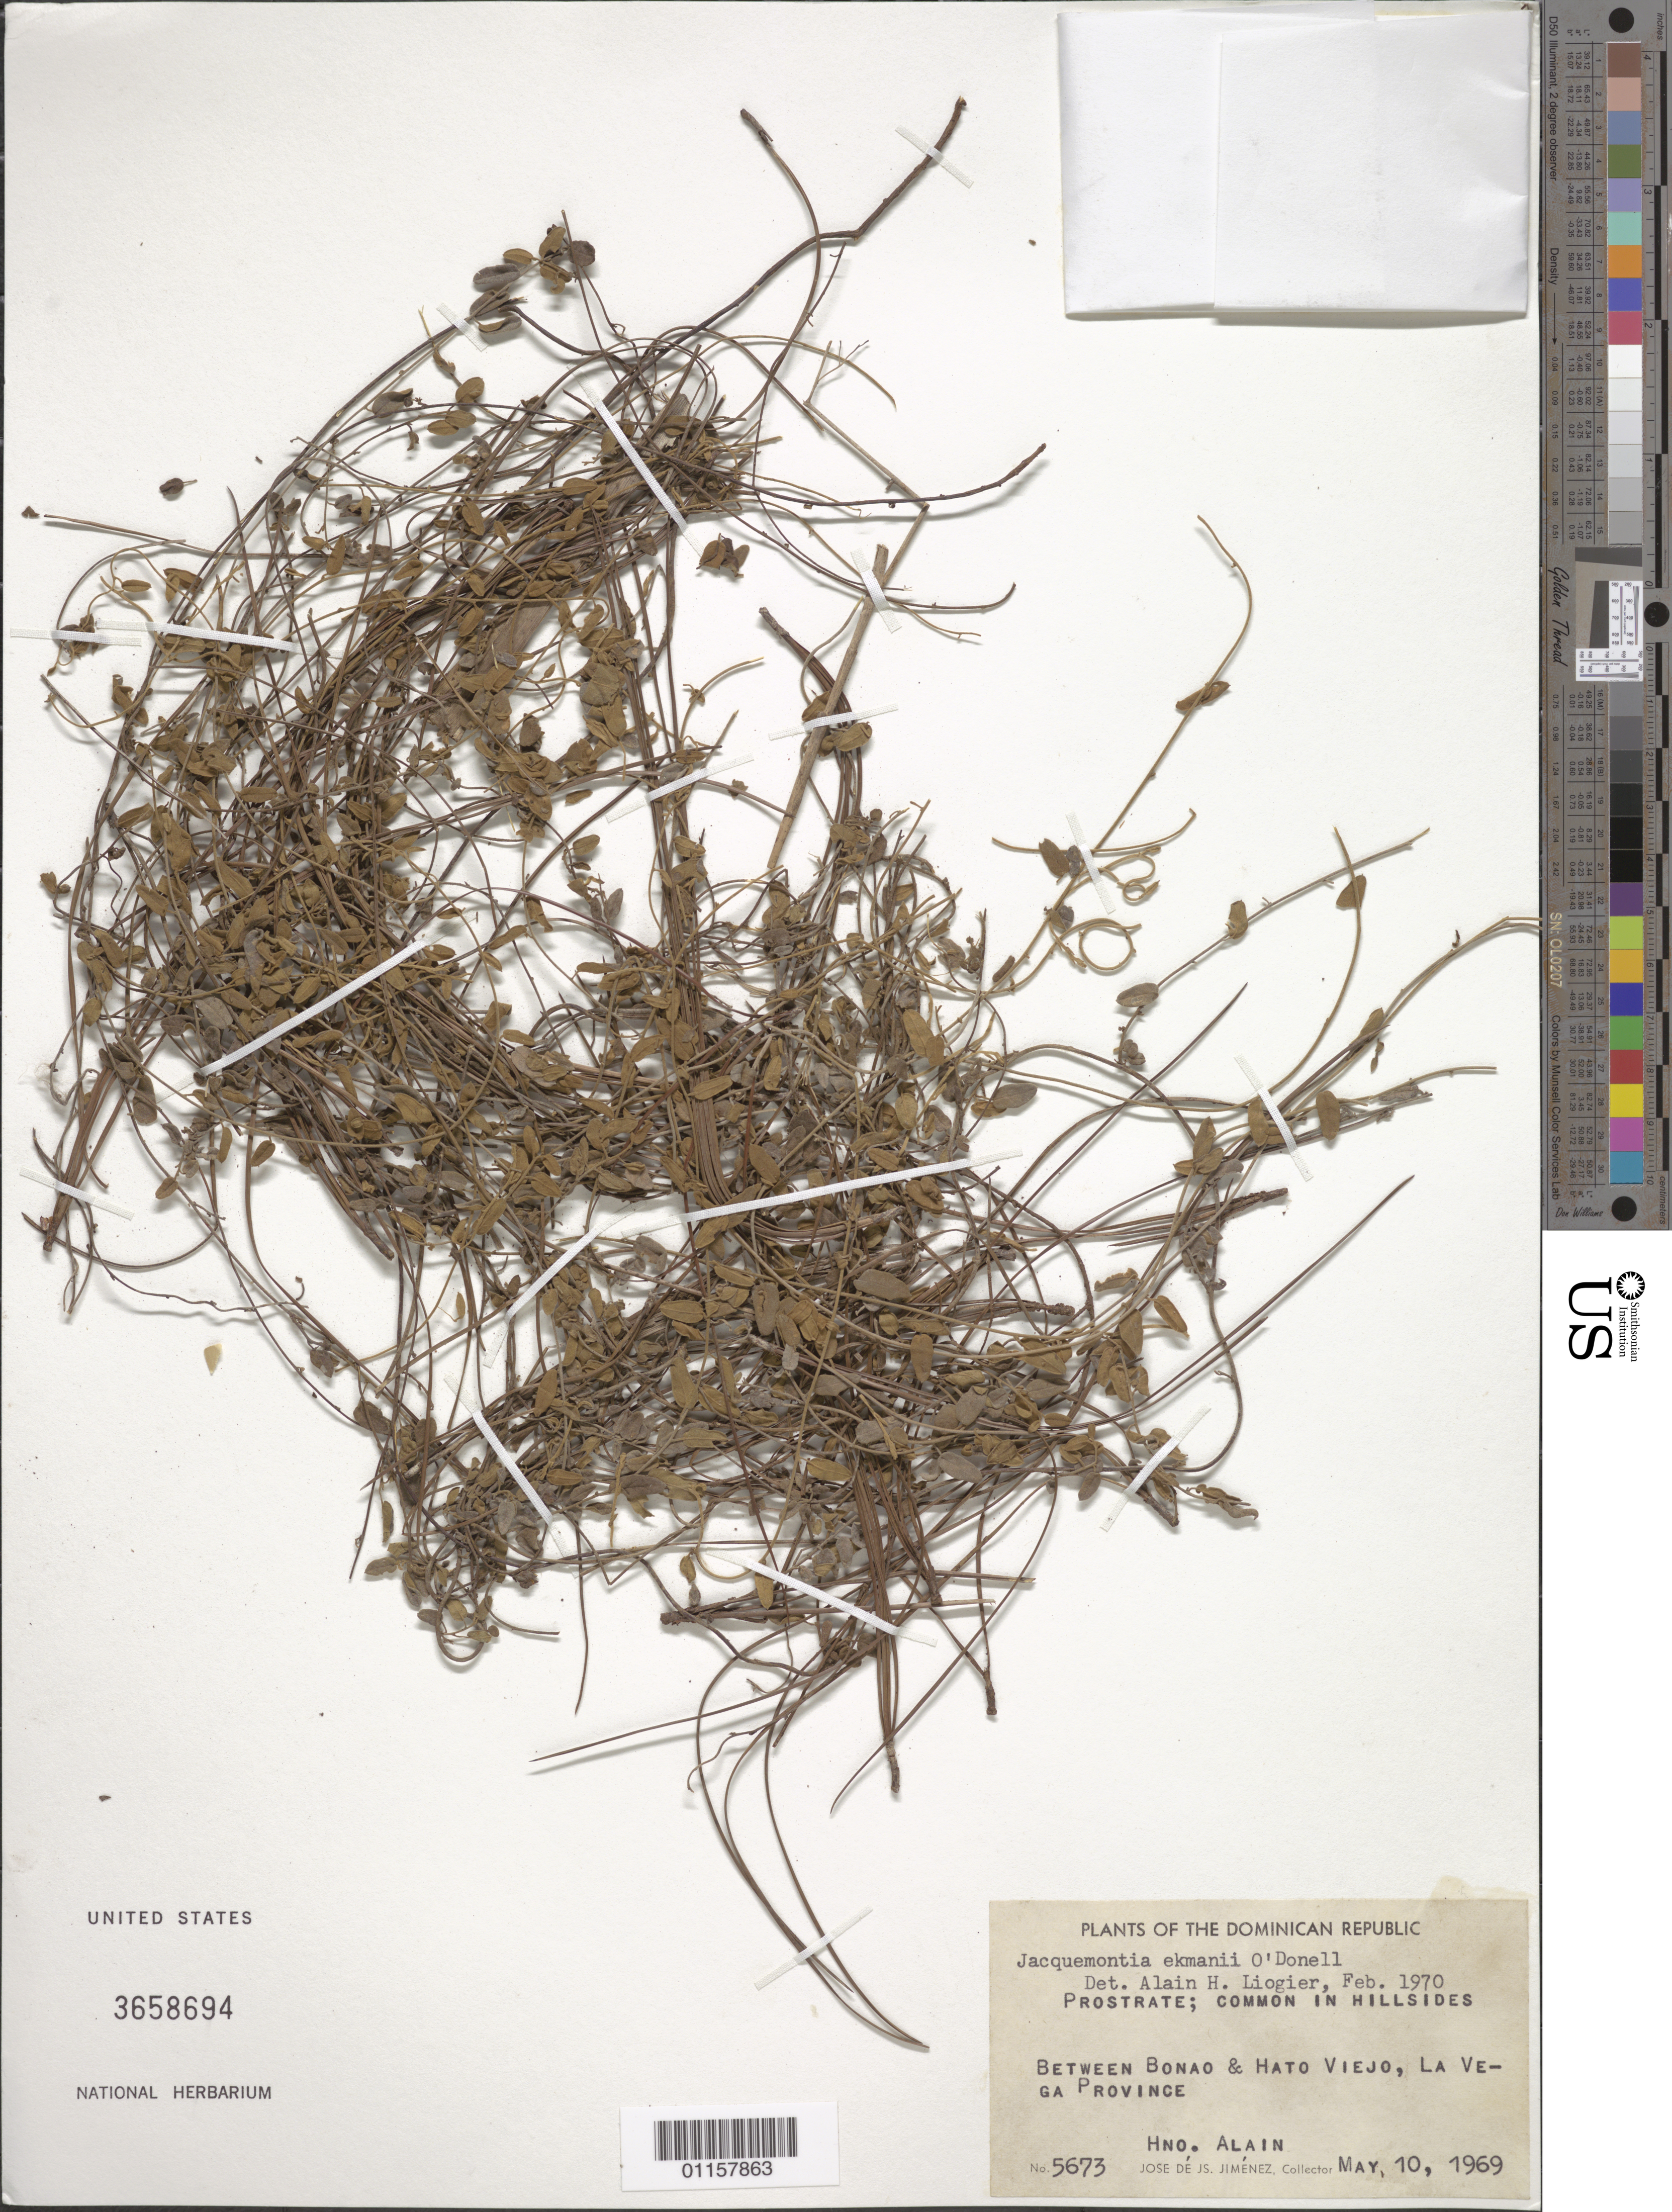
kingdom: Plantae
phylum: Tracheophyta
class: Magnoliopsida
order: Solanales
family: Convolvulaceae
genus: Jacquemontia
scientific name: Jacquemontia ekmanii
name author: O'Donell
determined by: Liogier, Alain H.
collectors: J. J. Jiménez Almonte & A. H. Liogier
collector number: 5673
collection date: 1969-05-10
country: Dominican Republic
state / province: La Vega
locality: Bonao to Hato Viejo.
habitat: Common in hillsides.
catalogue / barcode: US 3658694